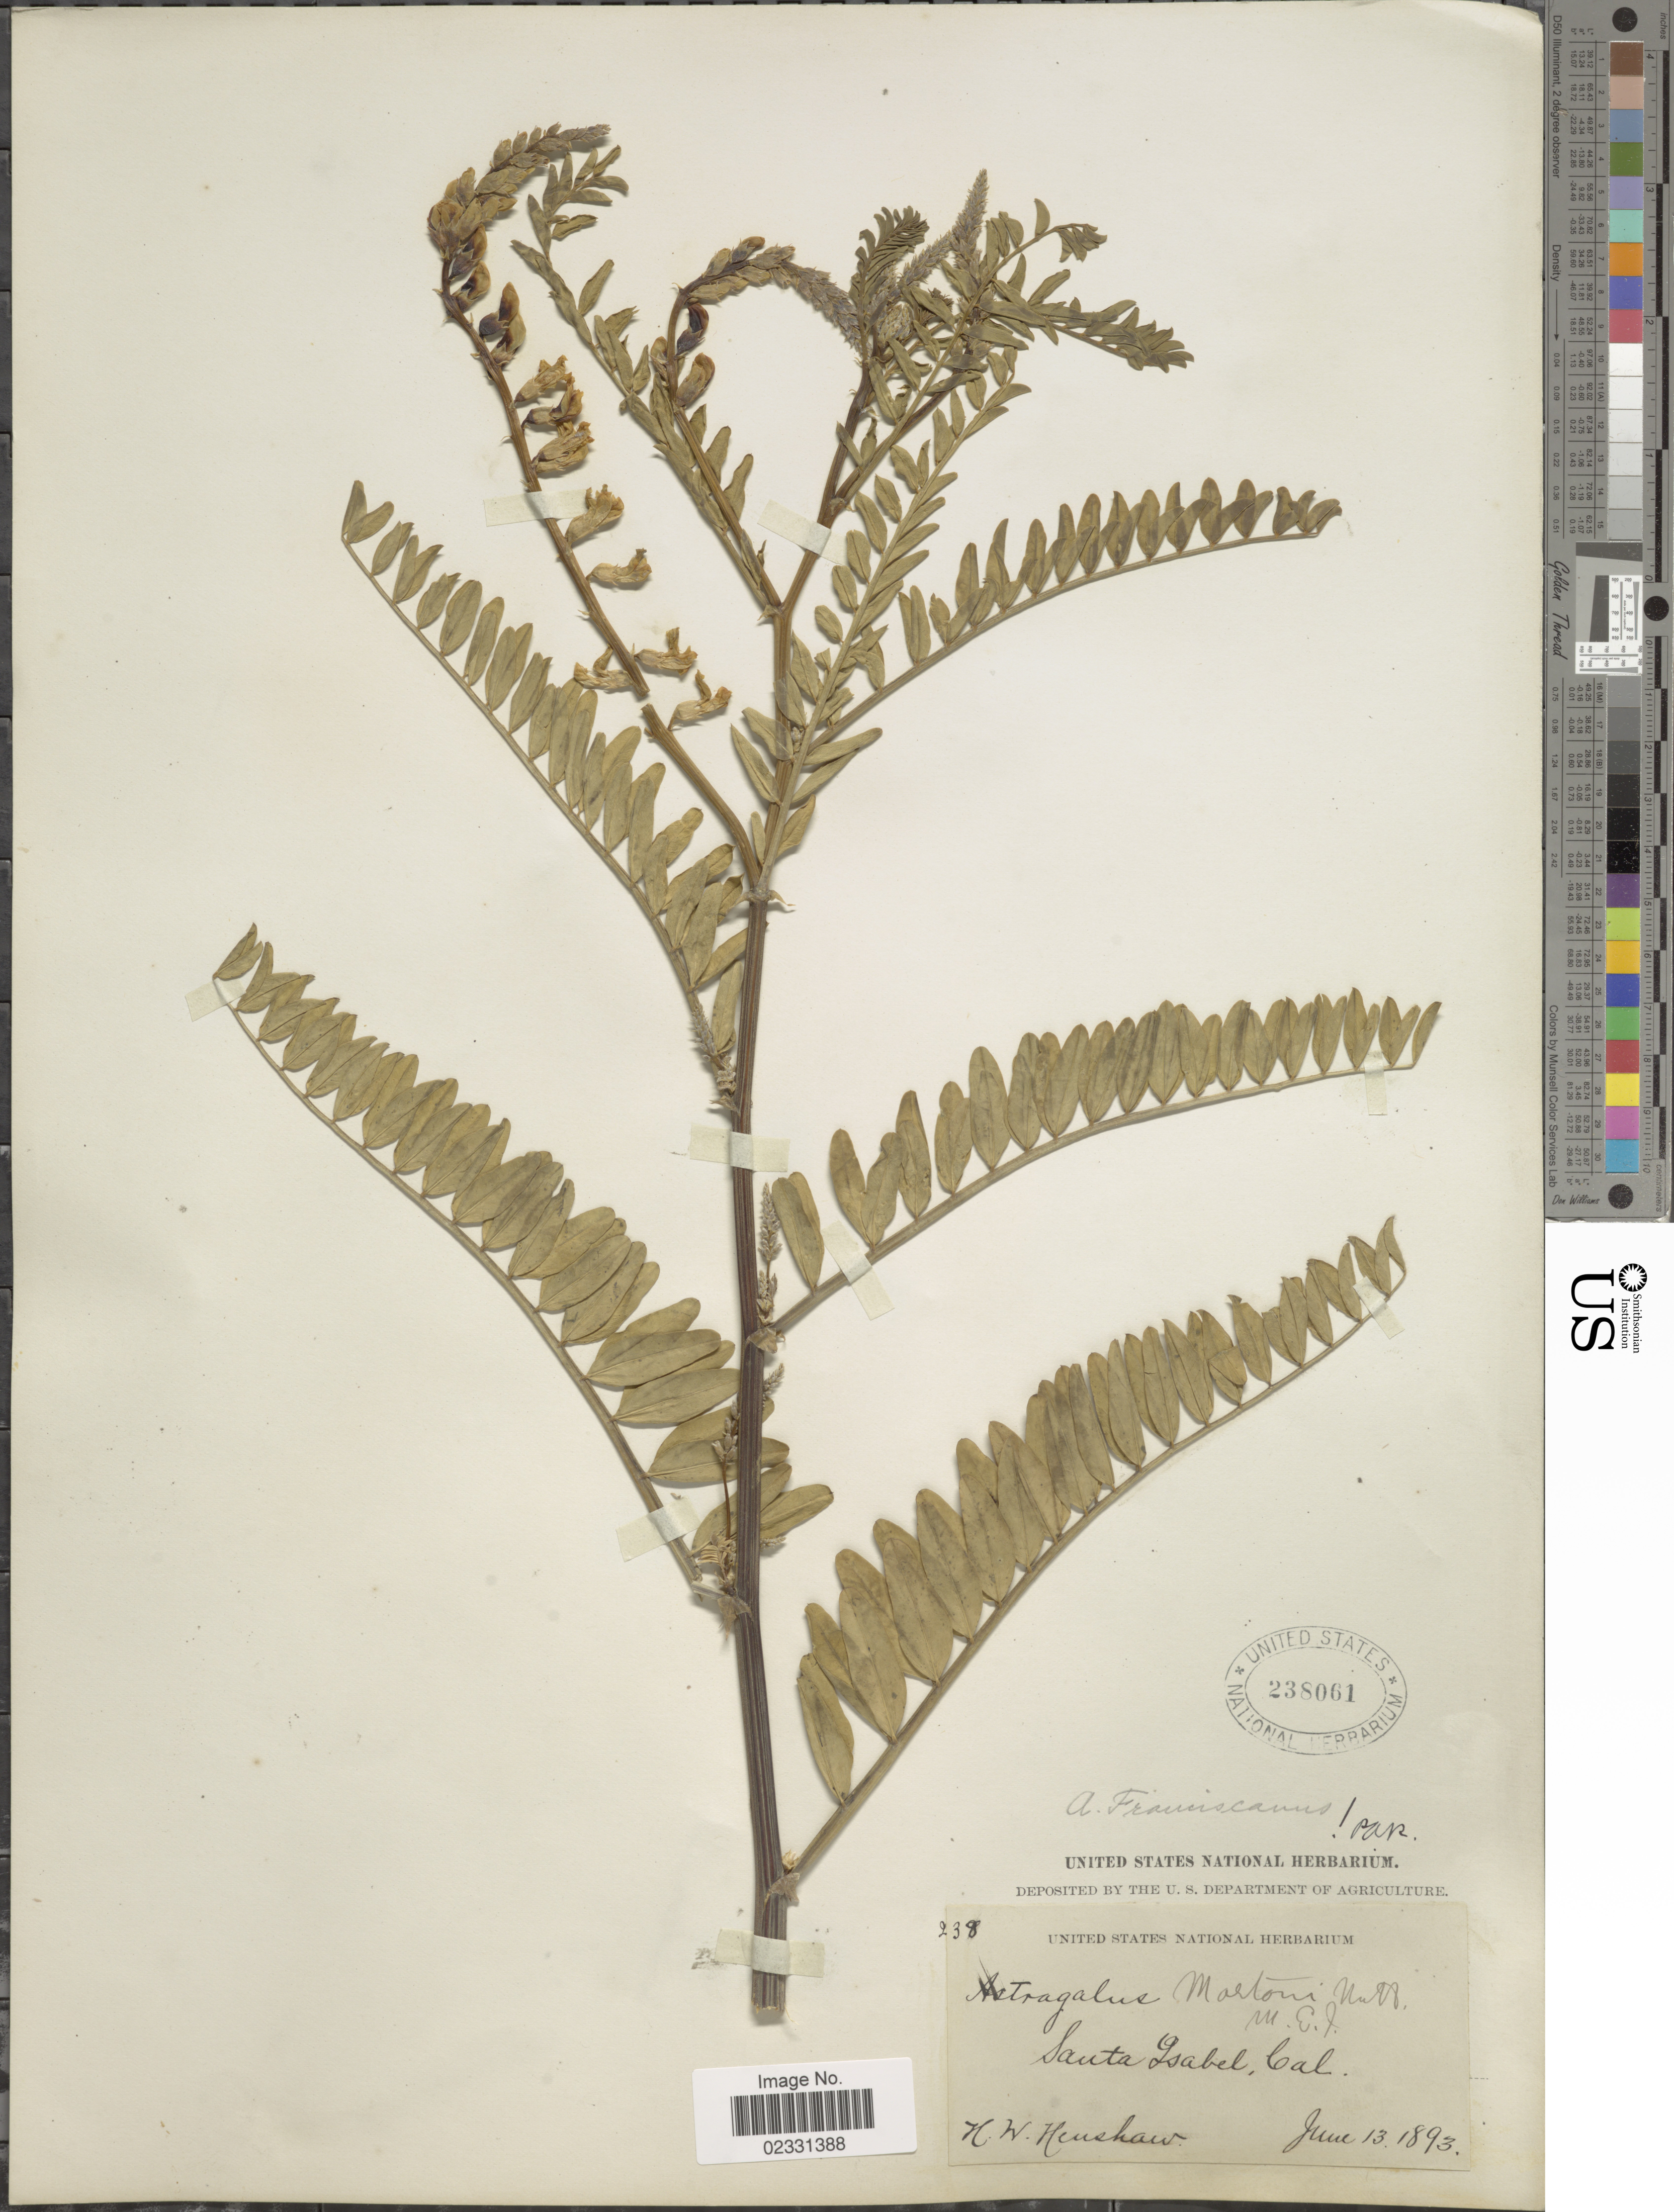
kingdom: Plantae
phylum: Tracheophyta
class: Magnoliopsida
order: Fabales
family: Fabaceae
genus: Astragalus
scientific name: Astragalus franciscanus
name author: E. Sheld.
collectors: H. Henshaw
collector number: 238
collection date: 1893-06-13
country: United States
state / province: California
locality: Santa Isabel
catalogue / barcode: US 238061